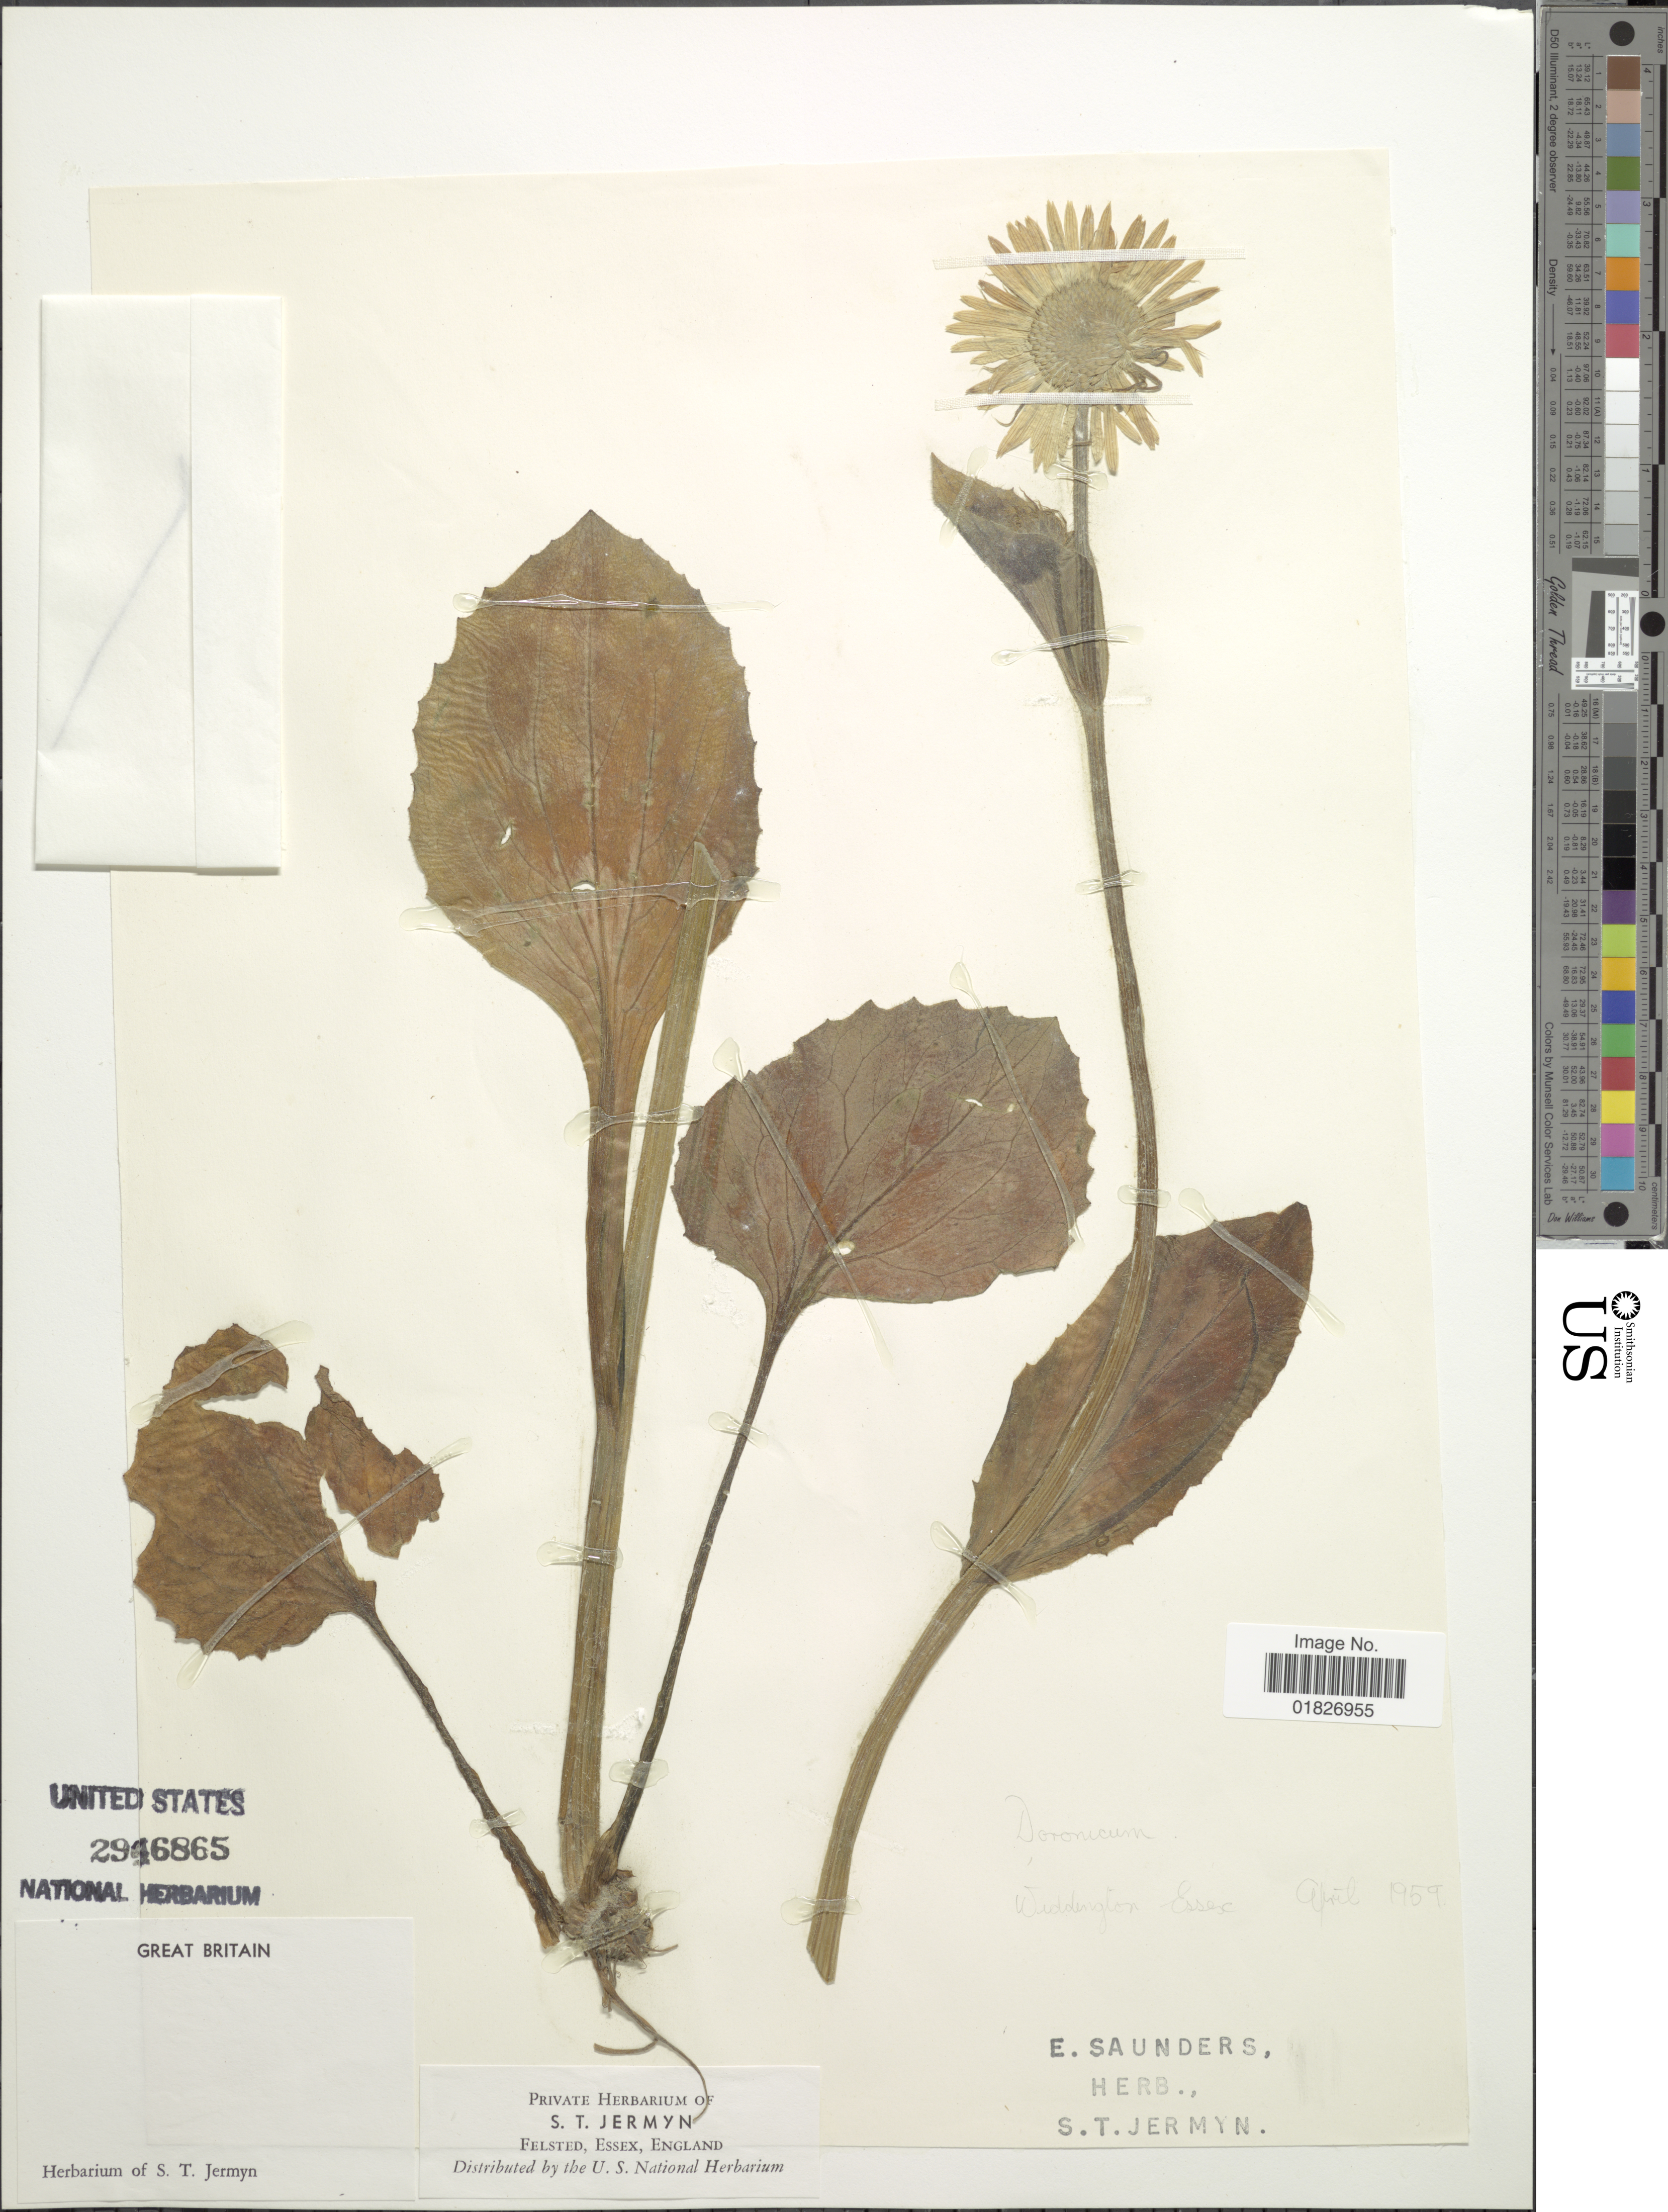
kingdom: Plantae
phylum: Tracheophyta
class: Magnoliopsida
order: Asterales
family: Asteraceae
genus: Doronicum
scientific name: Doronicum sp.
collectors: S. Jermyn (herbarium)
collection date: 1959-04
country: United Kingdom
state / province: England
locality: Great Britain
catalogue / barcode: US 2946865